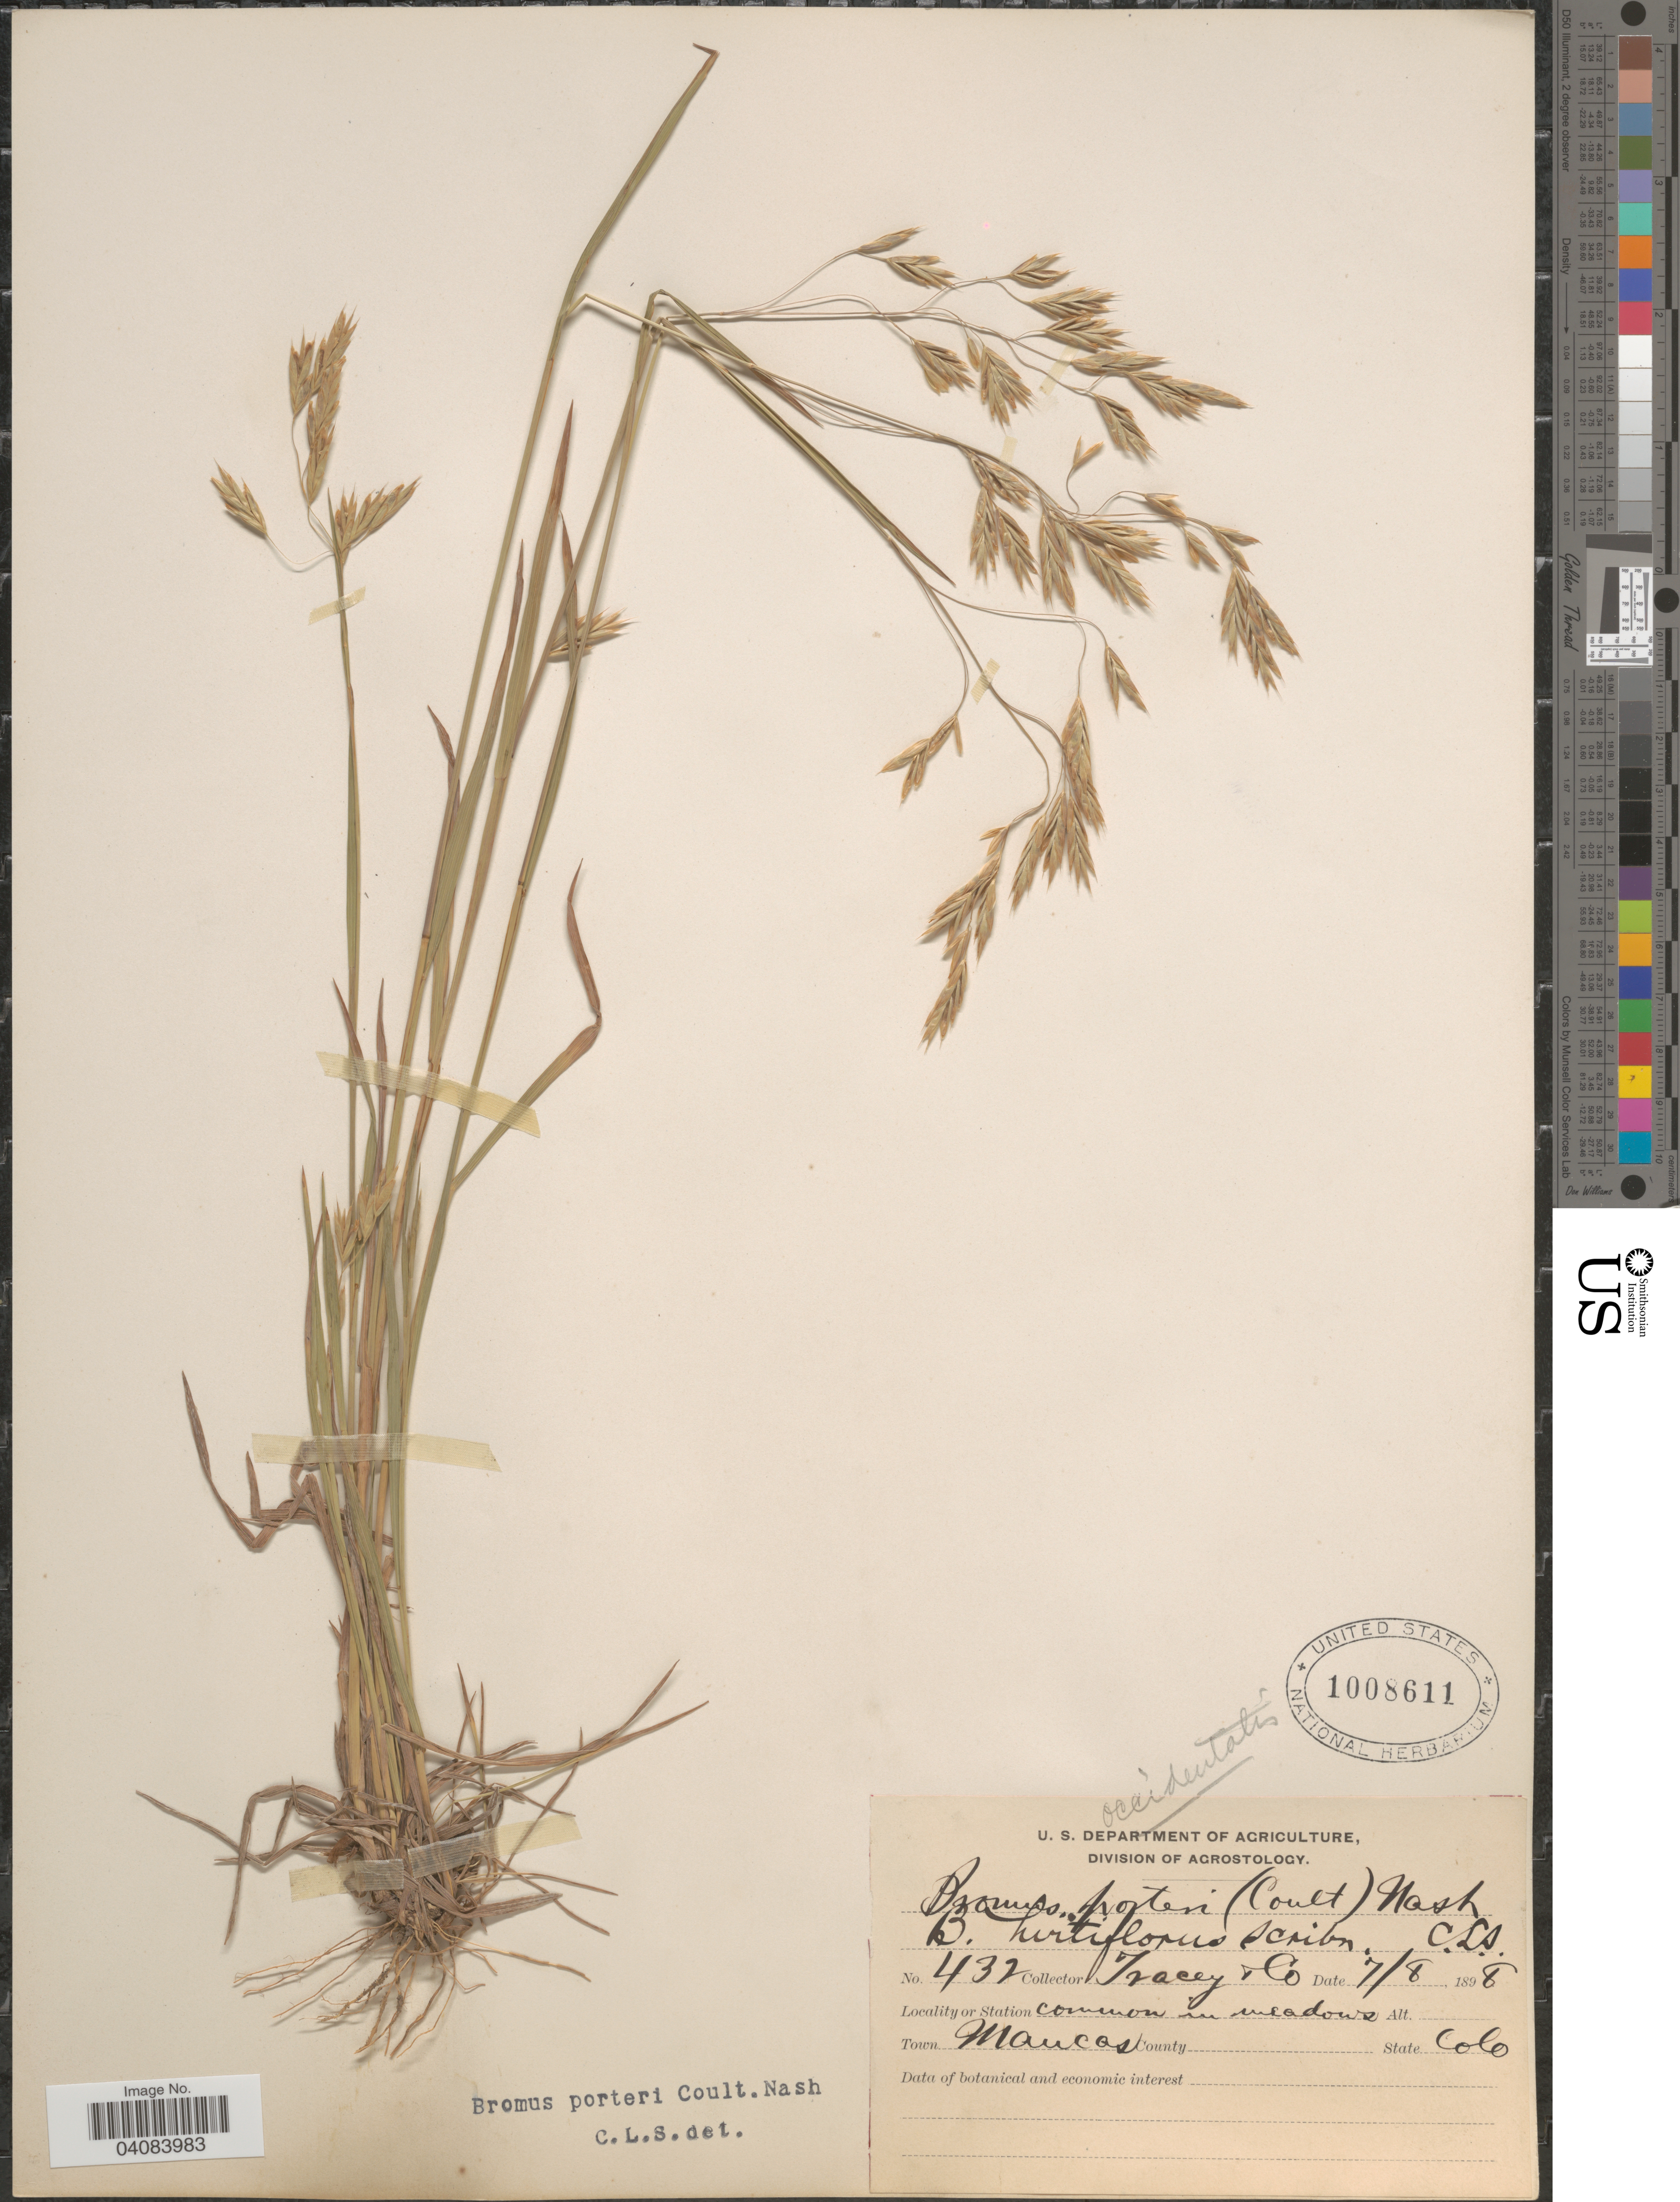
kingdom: Plantae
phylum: Tracheophyta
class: Liliopsida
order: Poales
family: Poaceae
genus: Bromus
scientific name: Bromus porteri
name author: (J.M. Coult.) Nash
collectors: Tracey & et al.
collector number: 432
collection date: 1898-07-08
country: United States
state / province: Colorado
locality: Common in meadows. Town Mancas.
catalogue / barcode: US 1008611